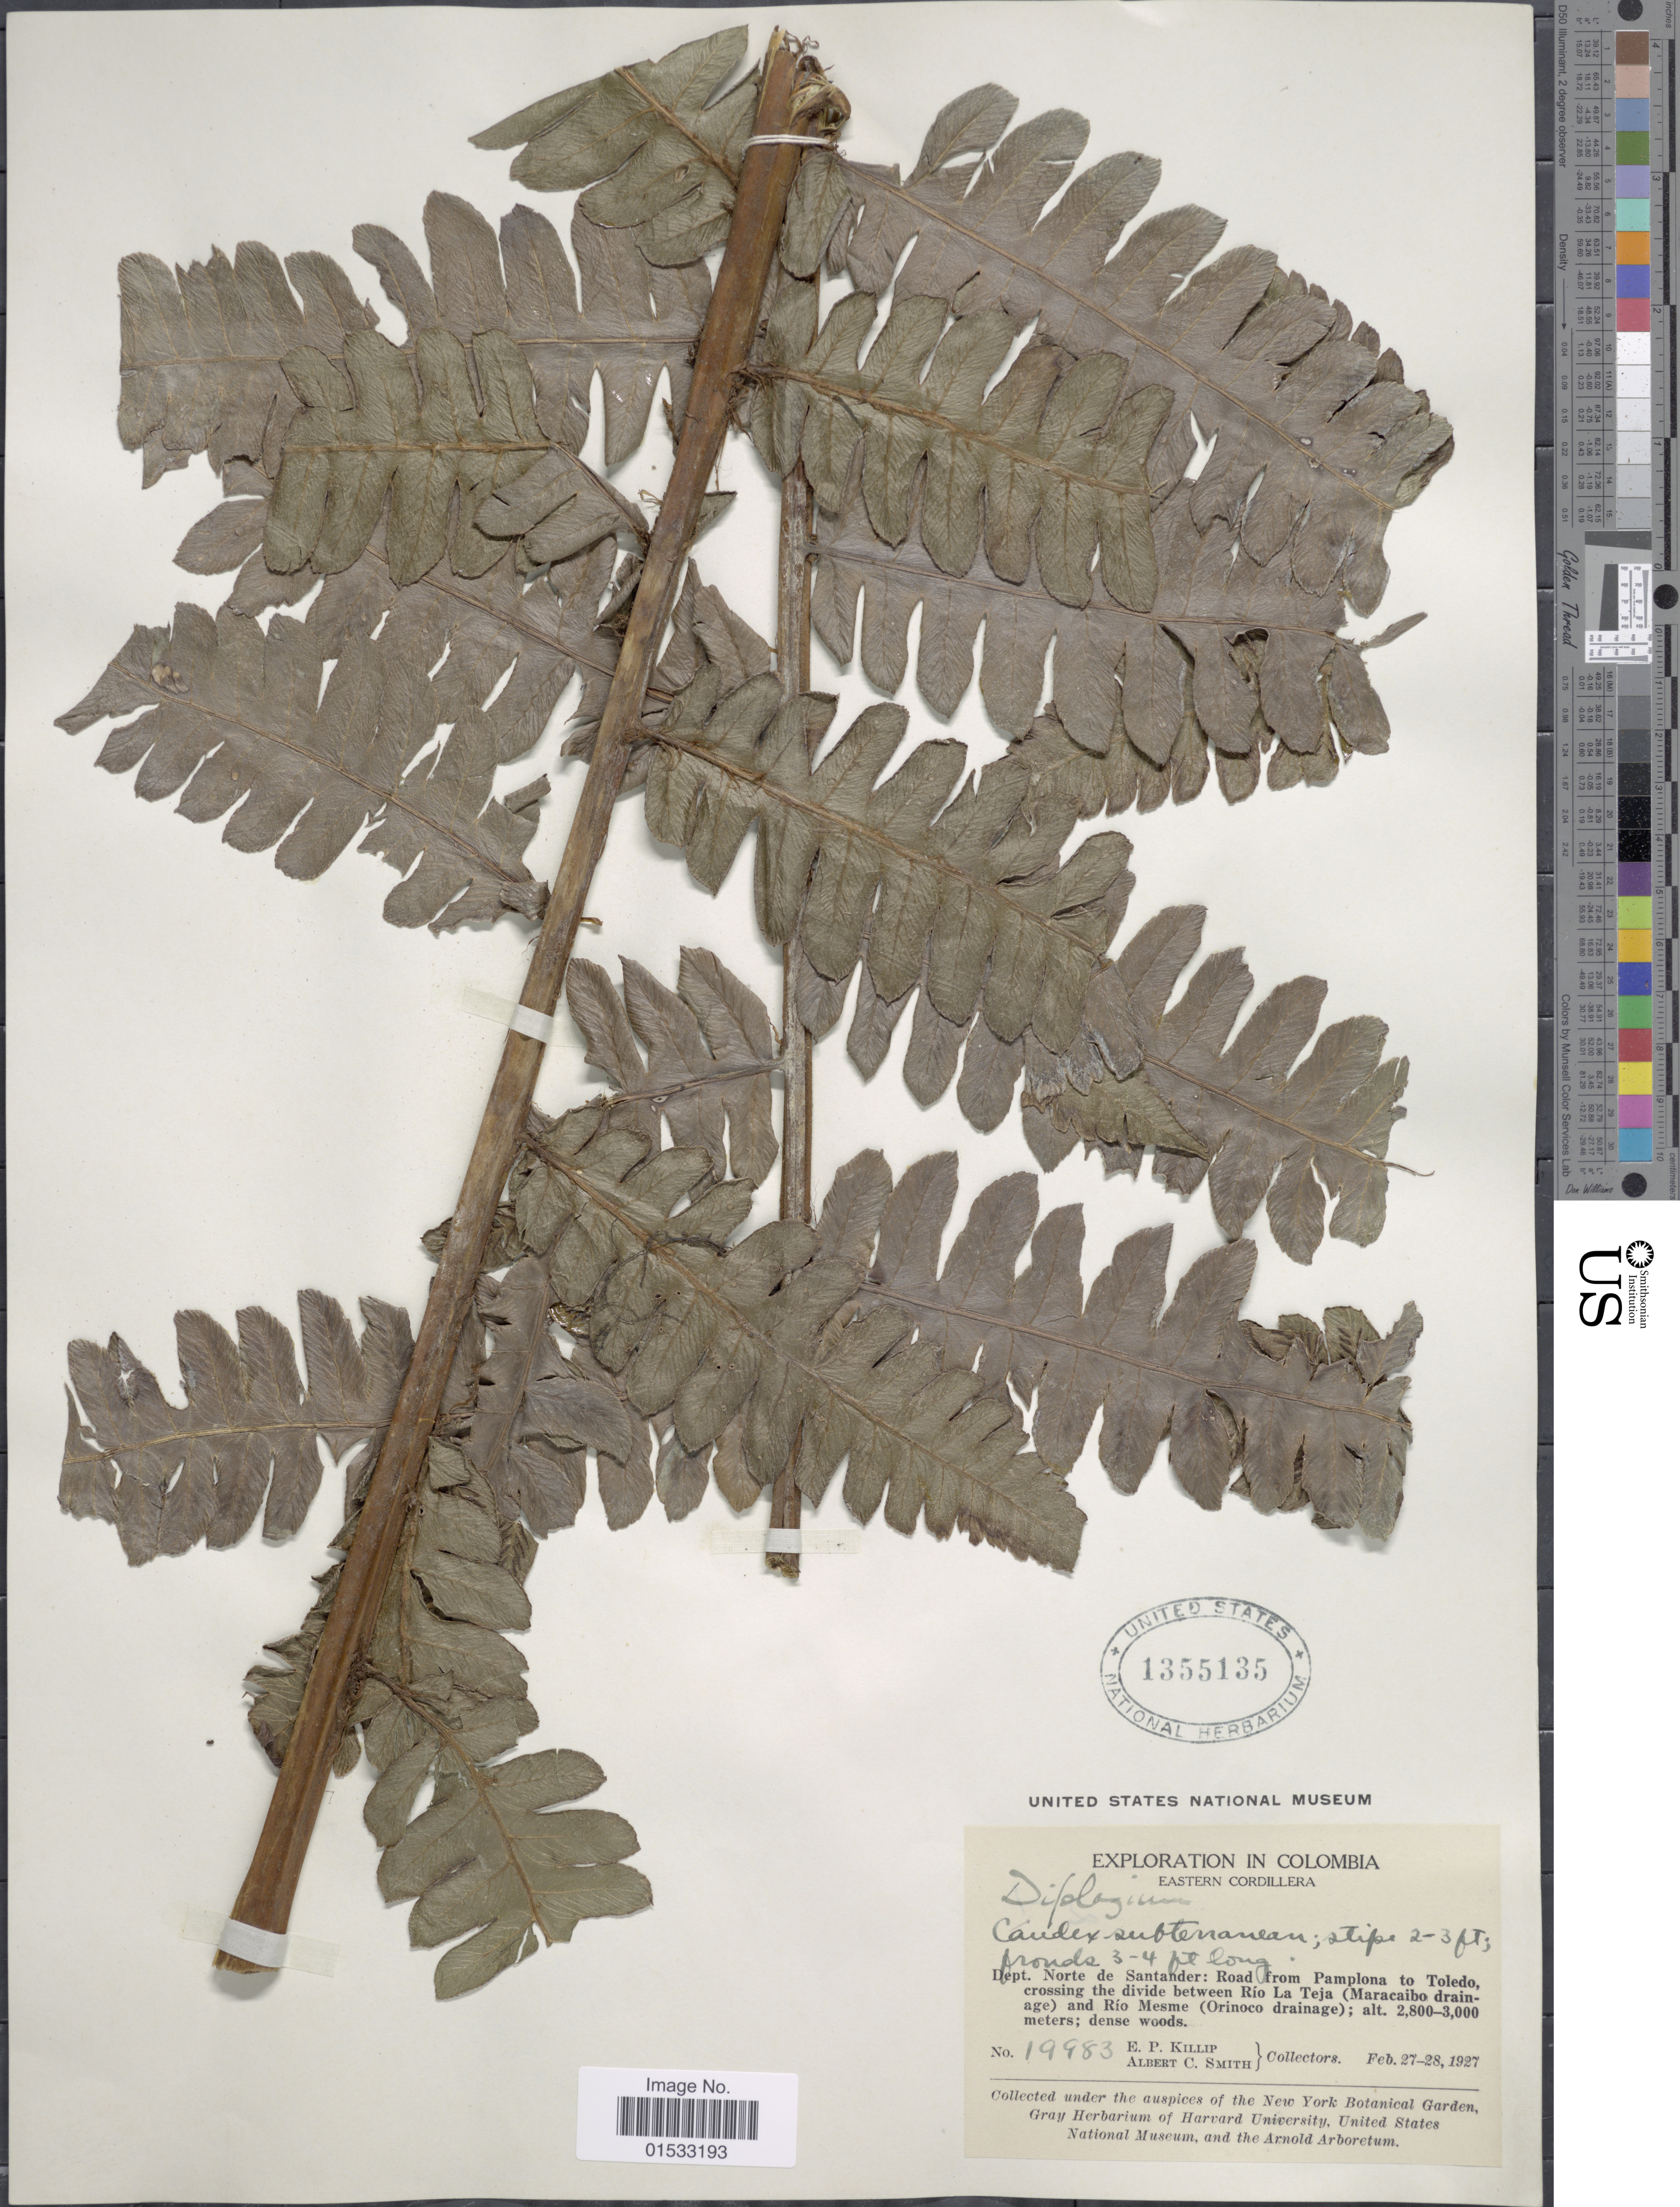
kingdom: Plantae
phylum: Tracheophyta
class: Polypodiopsida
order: Polypodiales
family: Athyriaceae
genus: Diplazium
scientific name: Diplazium subnudum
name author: H. Karst.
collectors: E. P. Killip & A. C. Smith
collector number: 19983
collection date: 1927-02-27/1928-02-28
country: Colombia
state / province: Norte de Santander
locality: Eastern Cordillera, road from Pamplona to Toledo, crossing the divide between Río La Teja (Maracaibo drainage) and Río Mesme (Orinoco drainage)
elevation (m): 2800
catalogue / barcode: US 1355135